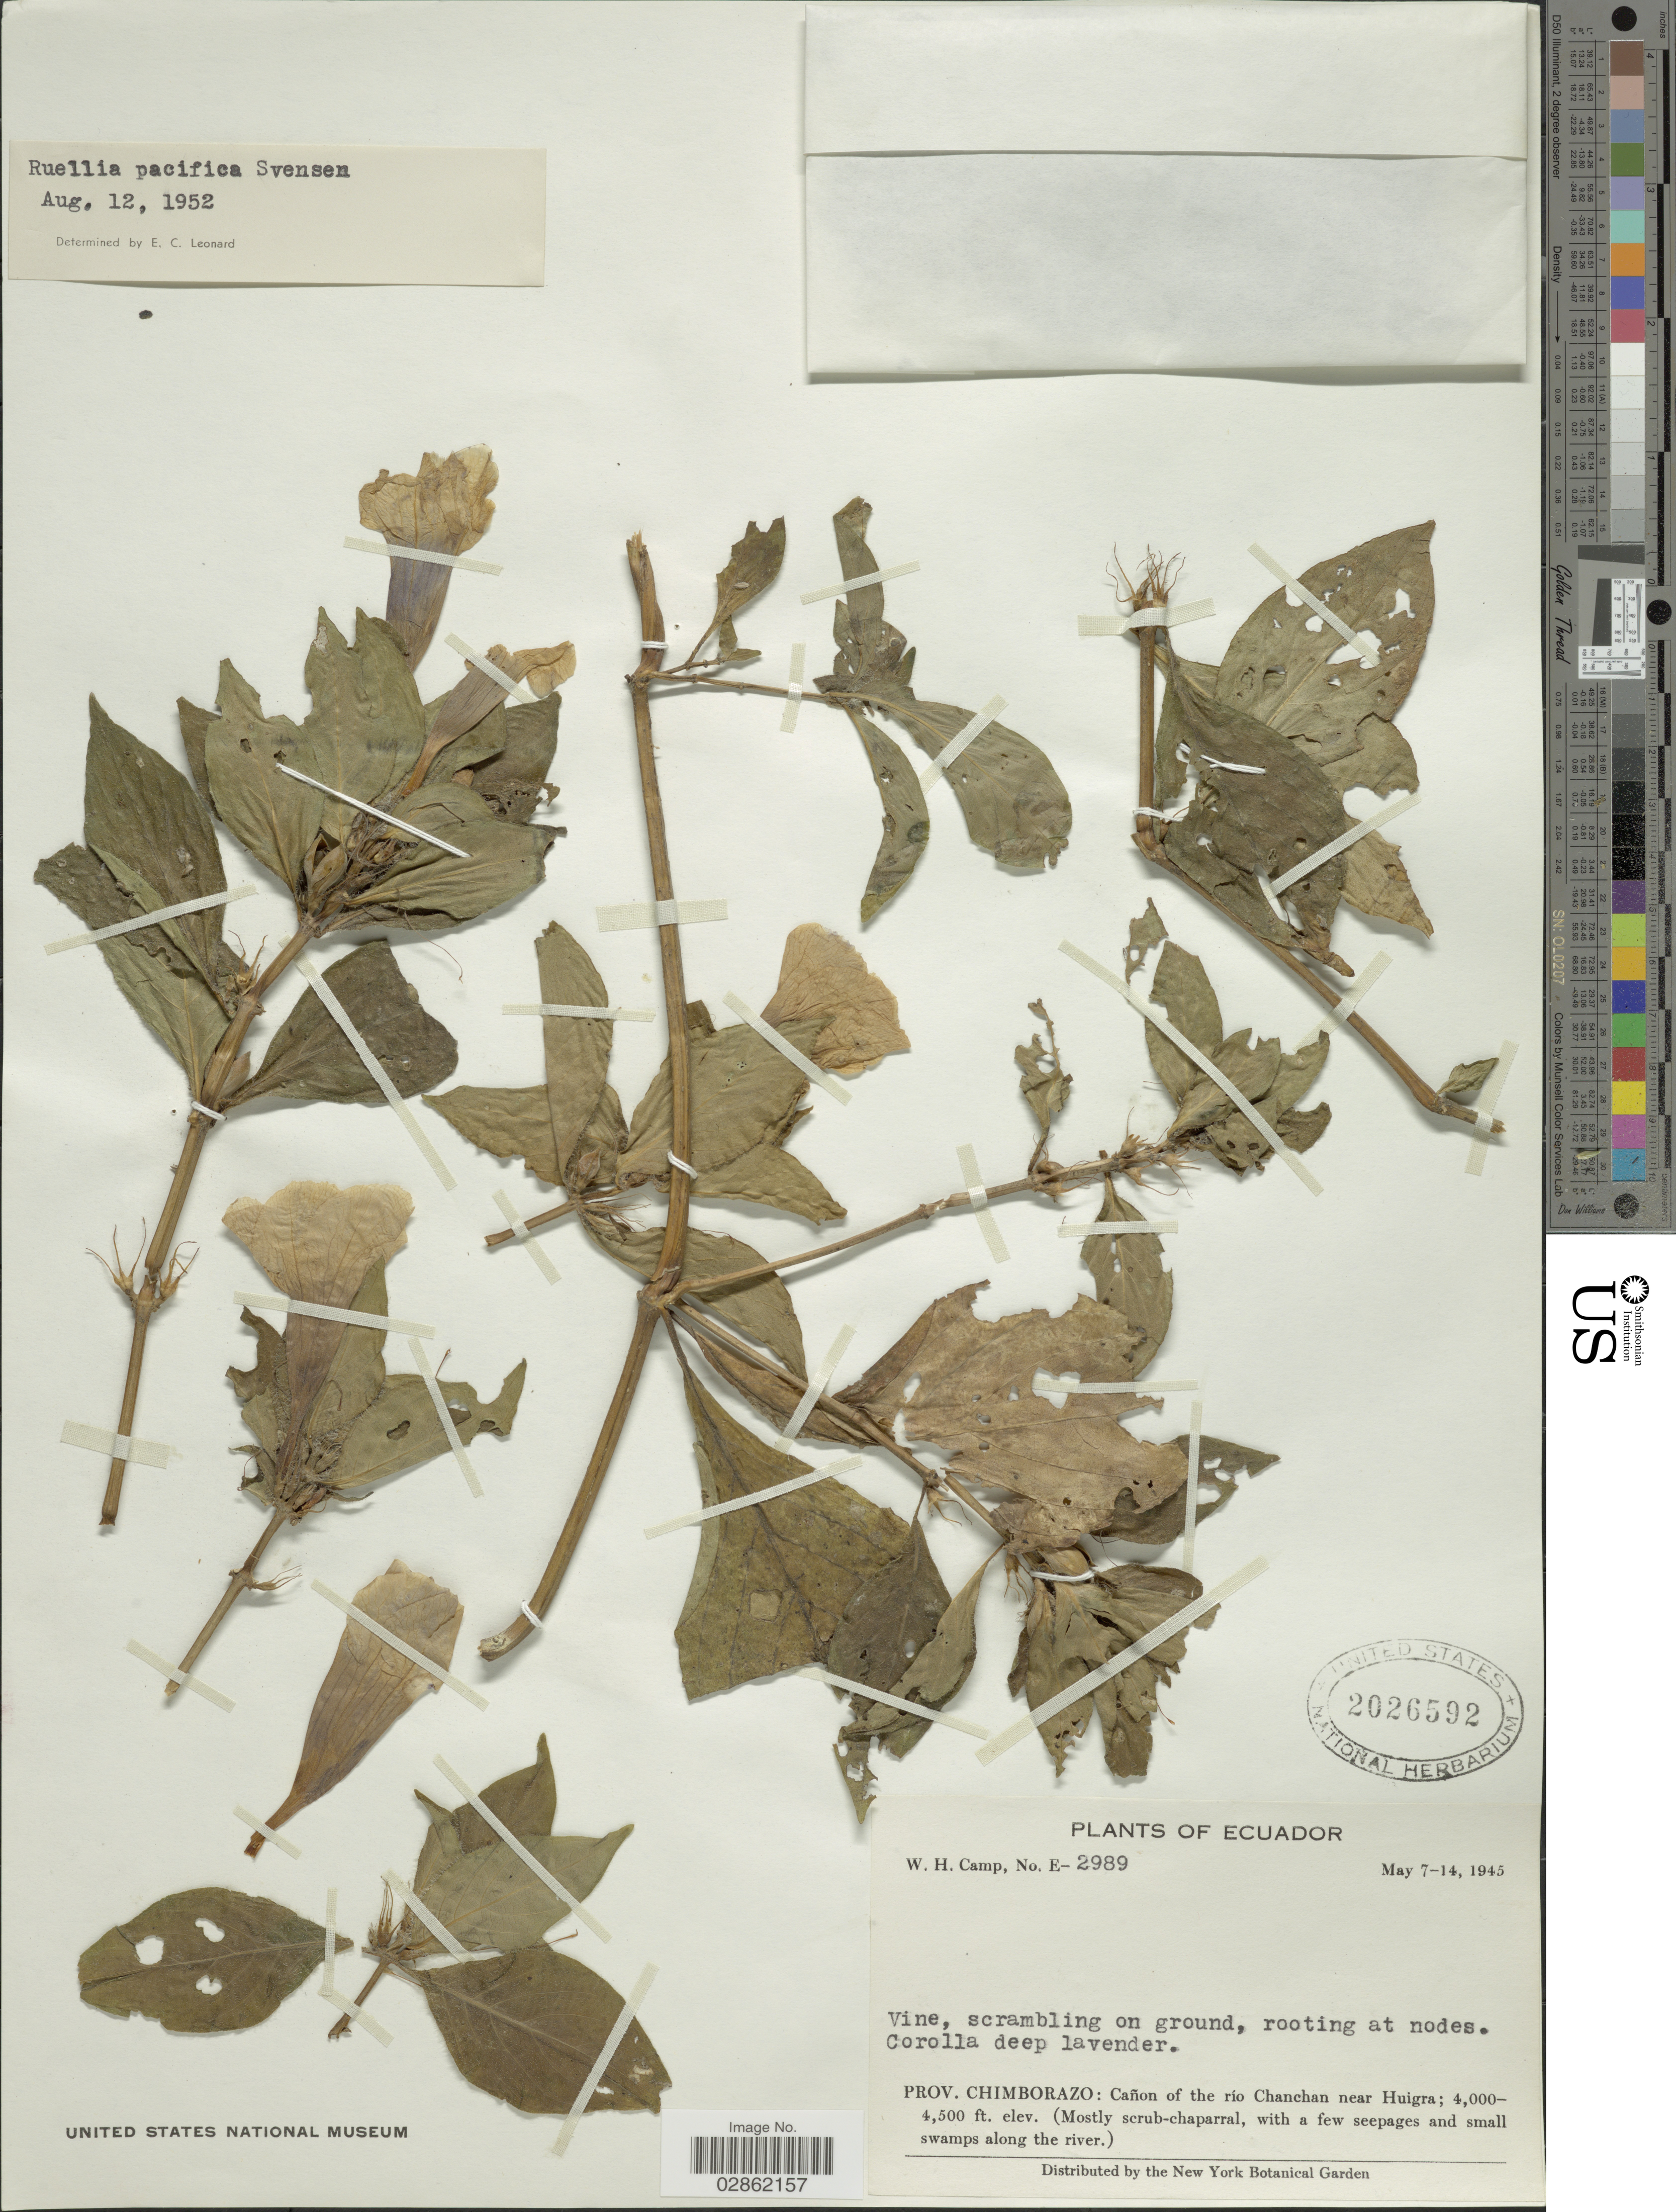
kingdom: Plantae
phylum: Tracheophyta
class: Magnoliopsida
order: Lamiales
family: Acanthaceae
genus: Ruellia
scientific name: Ruellia spectabilis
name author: (Hook.) G. Nicholson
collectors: W. H. Camp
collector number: E-2989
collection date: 1945-05-07/1945-05-14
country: Ecuador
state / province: Chimborazo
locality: Cañon of the río Chanchan near Huigra.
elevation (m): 1219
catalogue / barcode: US 2026592